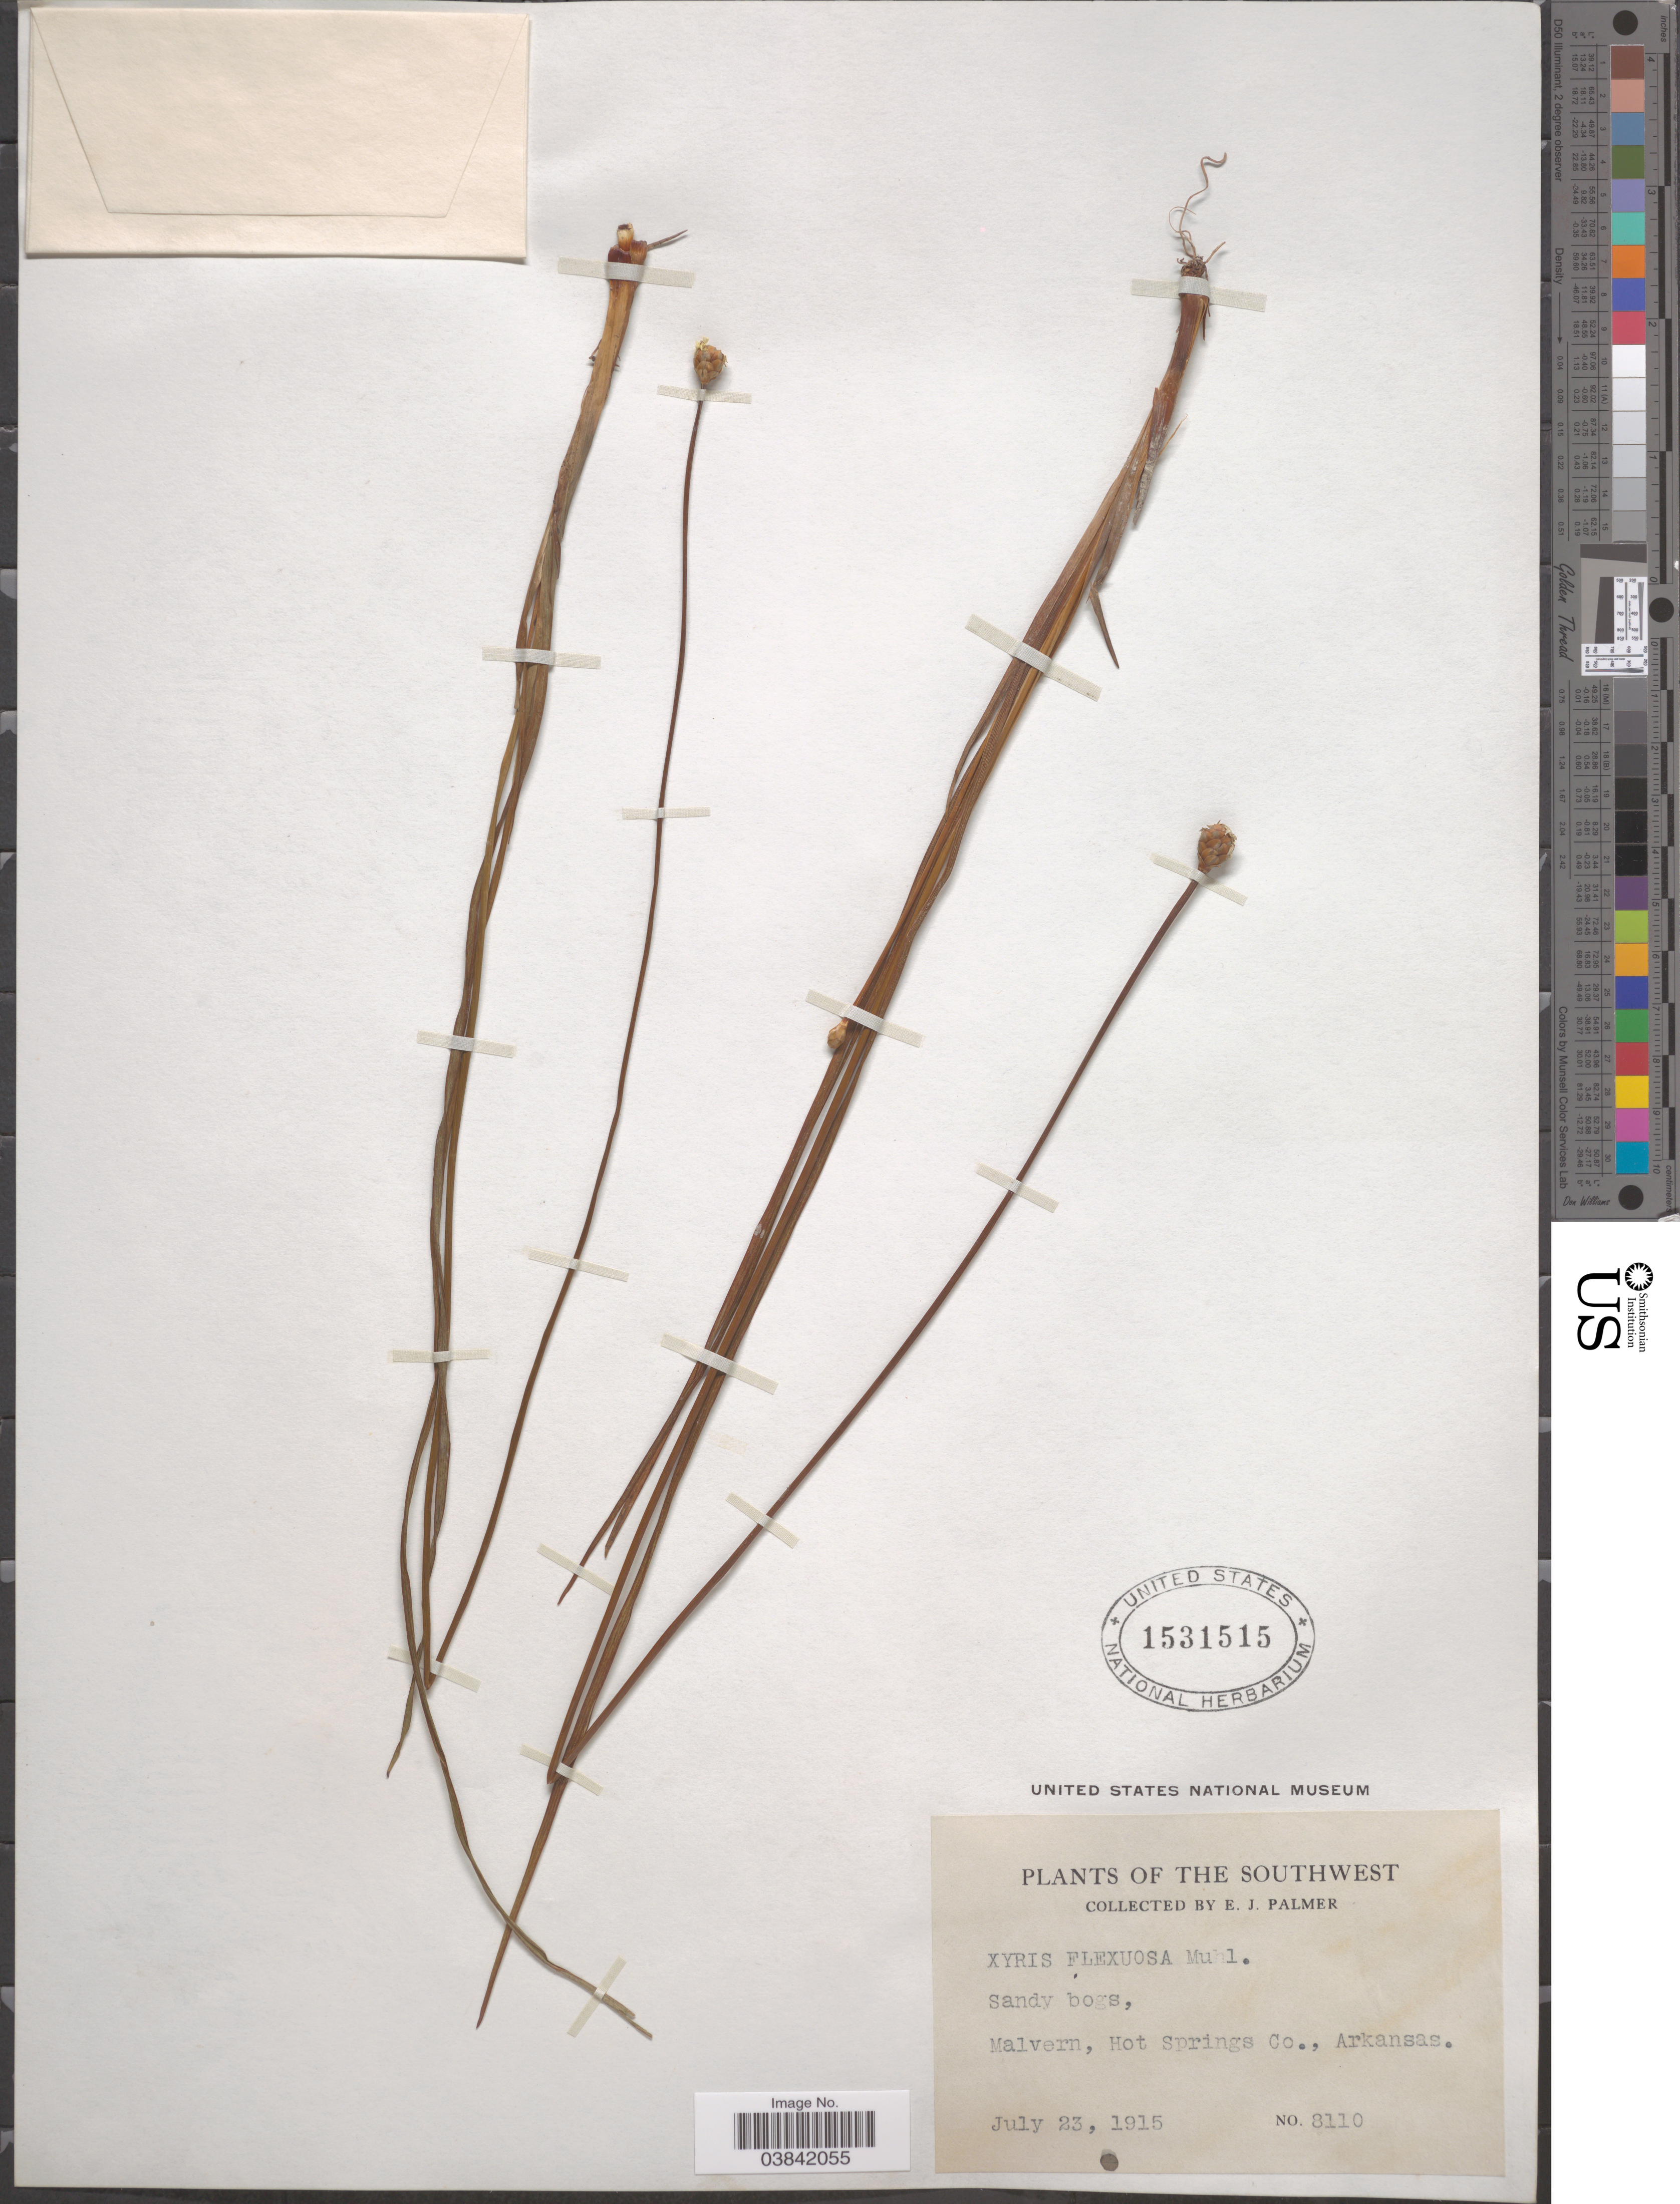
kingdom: Plantae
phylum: Tracheophyta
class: Liliopsida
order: Poales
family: Xyridaceae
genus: Xyris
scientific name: Xyris torta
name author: Sm.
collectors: E. J. Palmer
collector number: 8110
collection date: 1915-07-23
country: United States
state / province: Arkansas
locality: Southwest. Sandy bogs, Malvern, Hot Springs Co.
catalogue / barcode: US 1531515